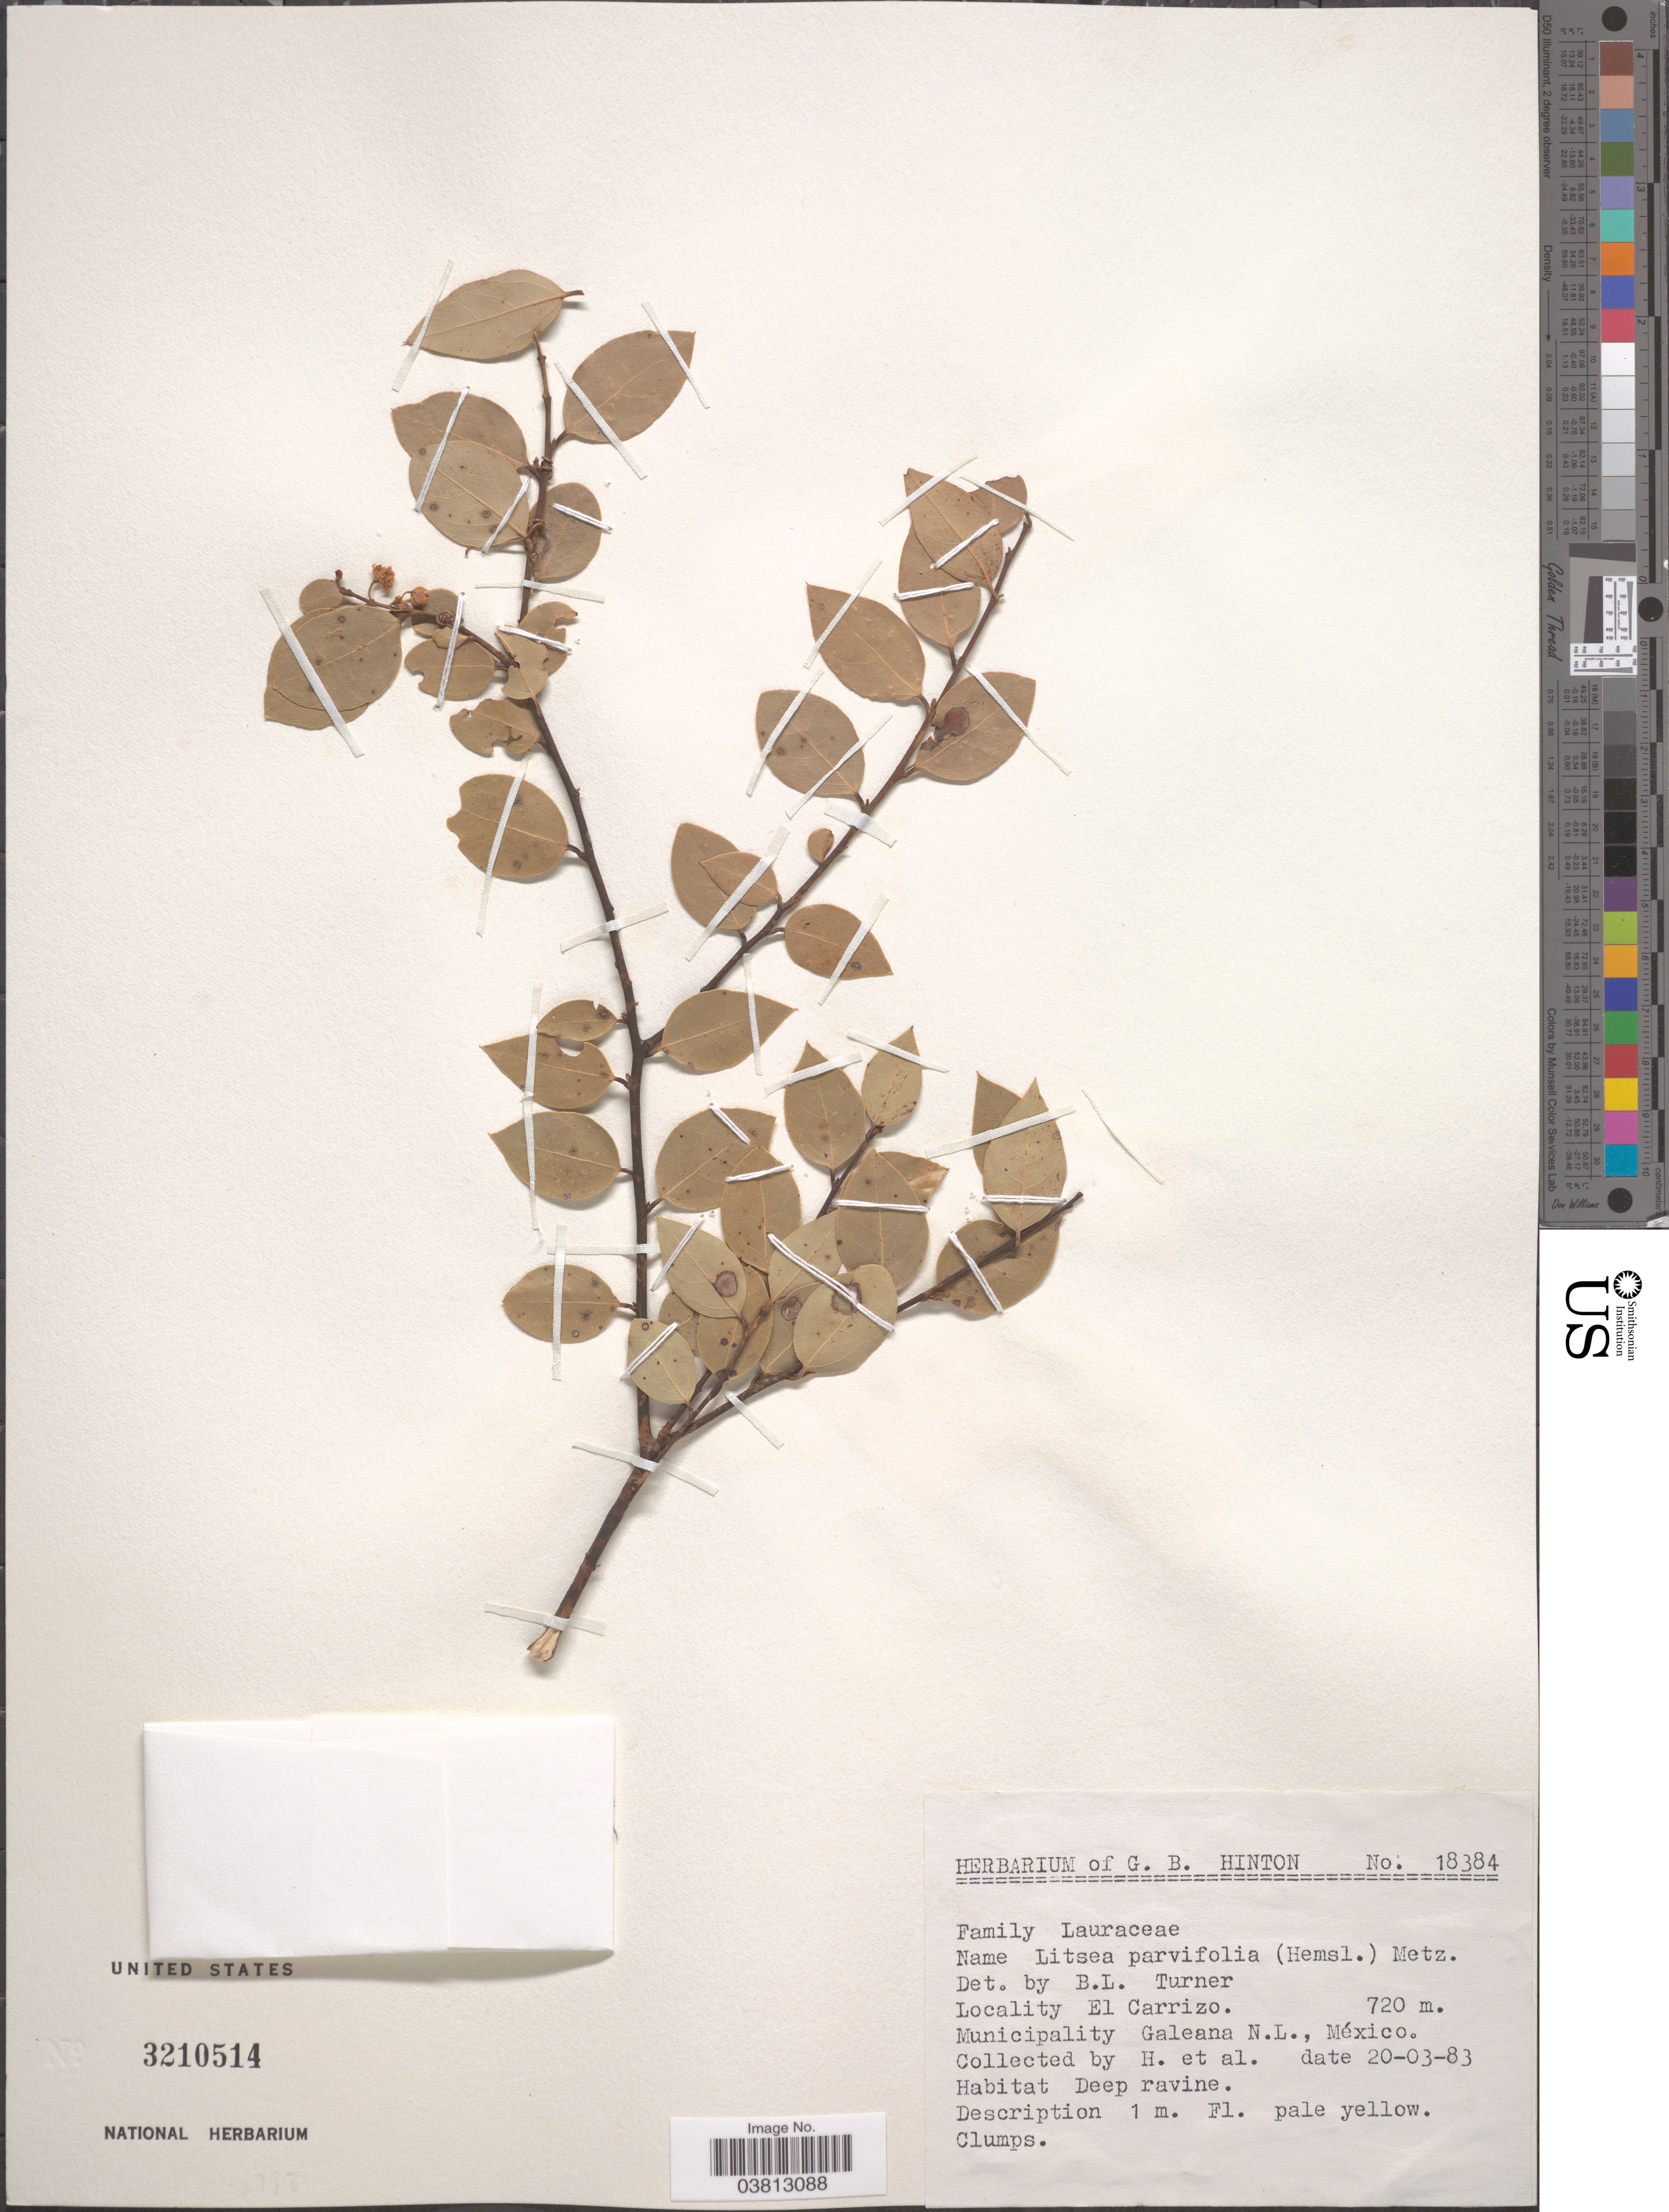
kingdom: Plantae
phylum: Tracheophyta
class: Magnoliopsida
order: Laurales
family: Lauraceae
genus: Litsea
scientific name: Litsea parvifolia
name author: (Hemsl.) Mez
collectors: G. B. Hinton & et al.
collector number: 18384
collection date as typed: Transcribed d/m/y: 20/3/83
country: Mexico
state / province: Nuevo León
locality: El Carrizo. Municipality Galeana.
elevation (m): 720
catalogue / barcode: US 3210514